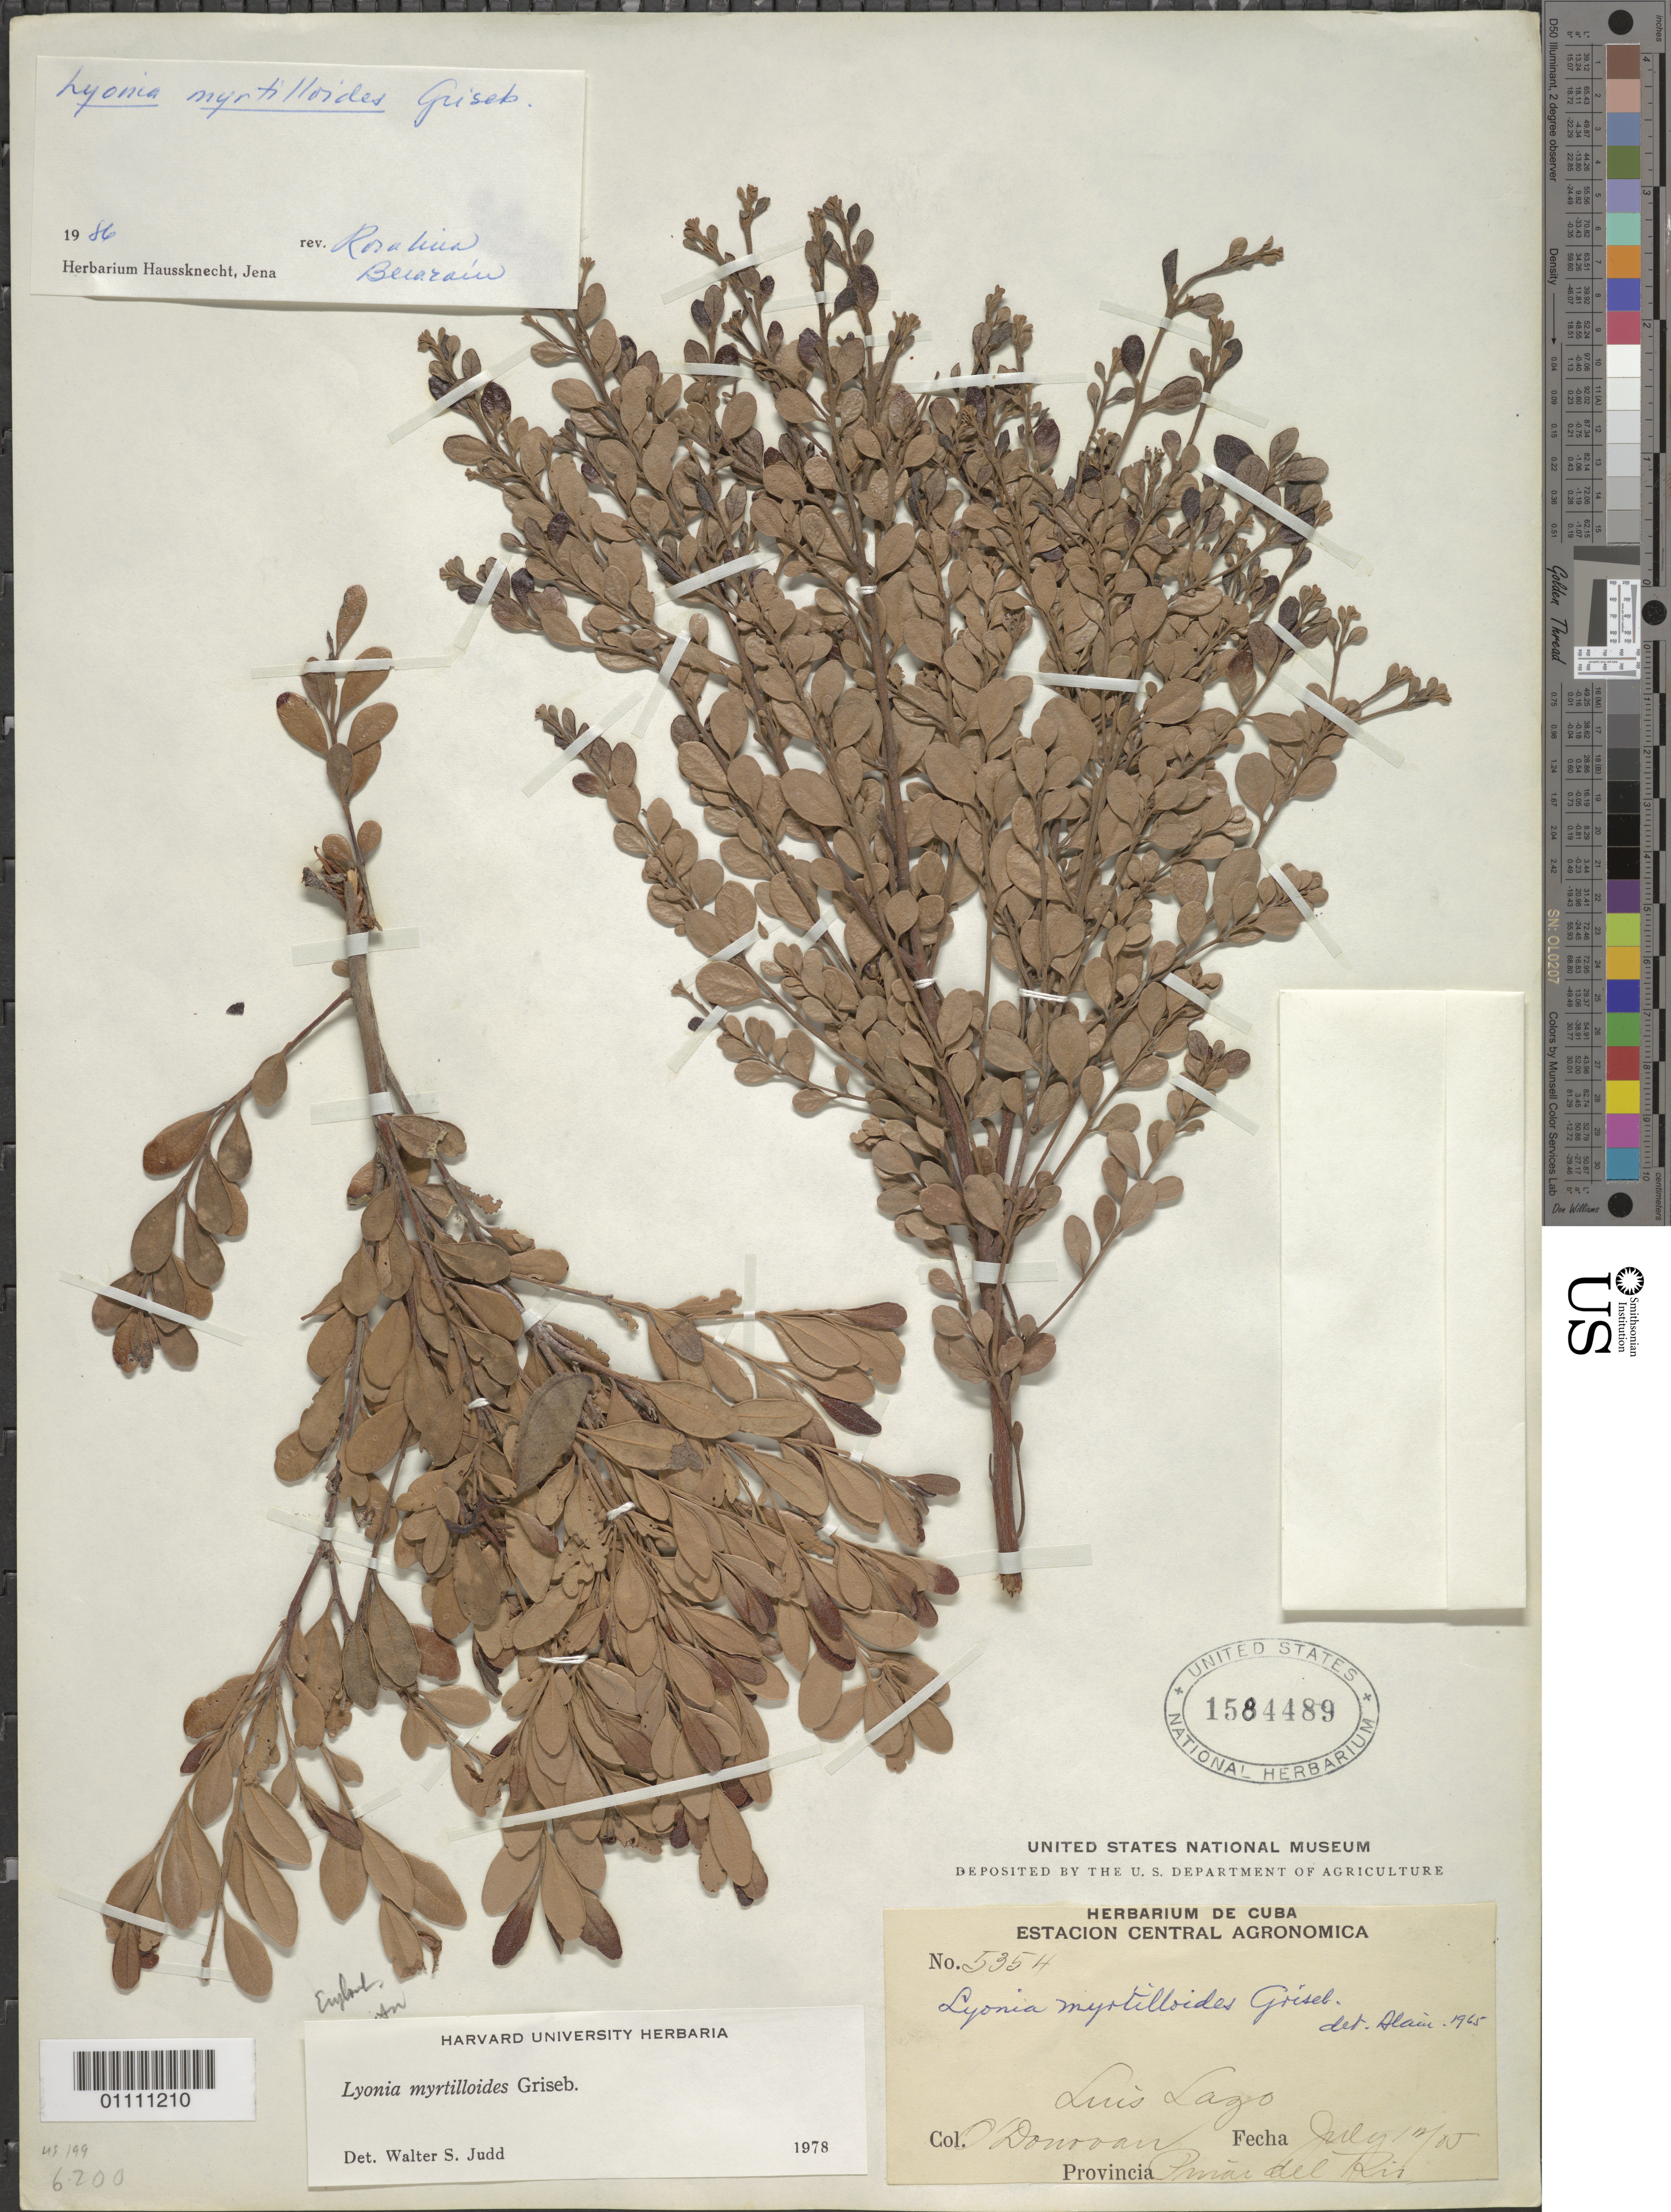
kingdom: Plantae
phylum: Tracheophyta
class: Magnoliopsida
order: Ericales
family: Ericaceae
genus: Lyonia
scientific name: Lyonia myrtilloides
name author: Griseb.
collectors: E. O'Donovan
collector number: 5354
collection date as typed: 12 Jul 1905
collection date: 1905-07-12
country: Cuba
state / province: Pinar del Rio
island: Cuba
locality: Luis Lazo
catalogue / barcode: US 1584489